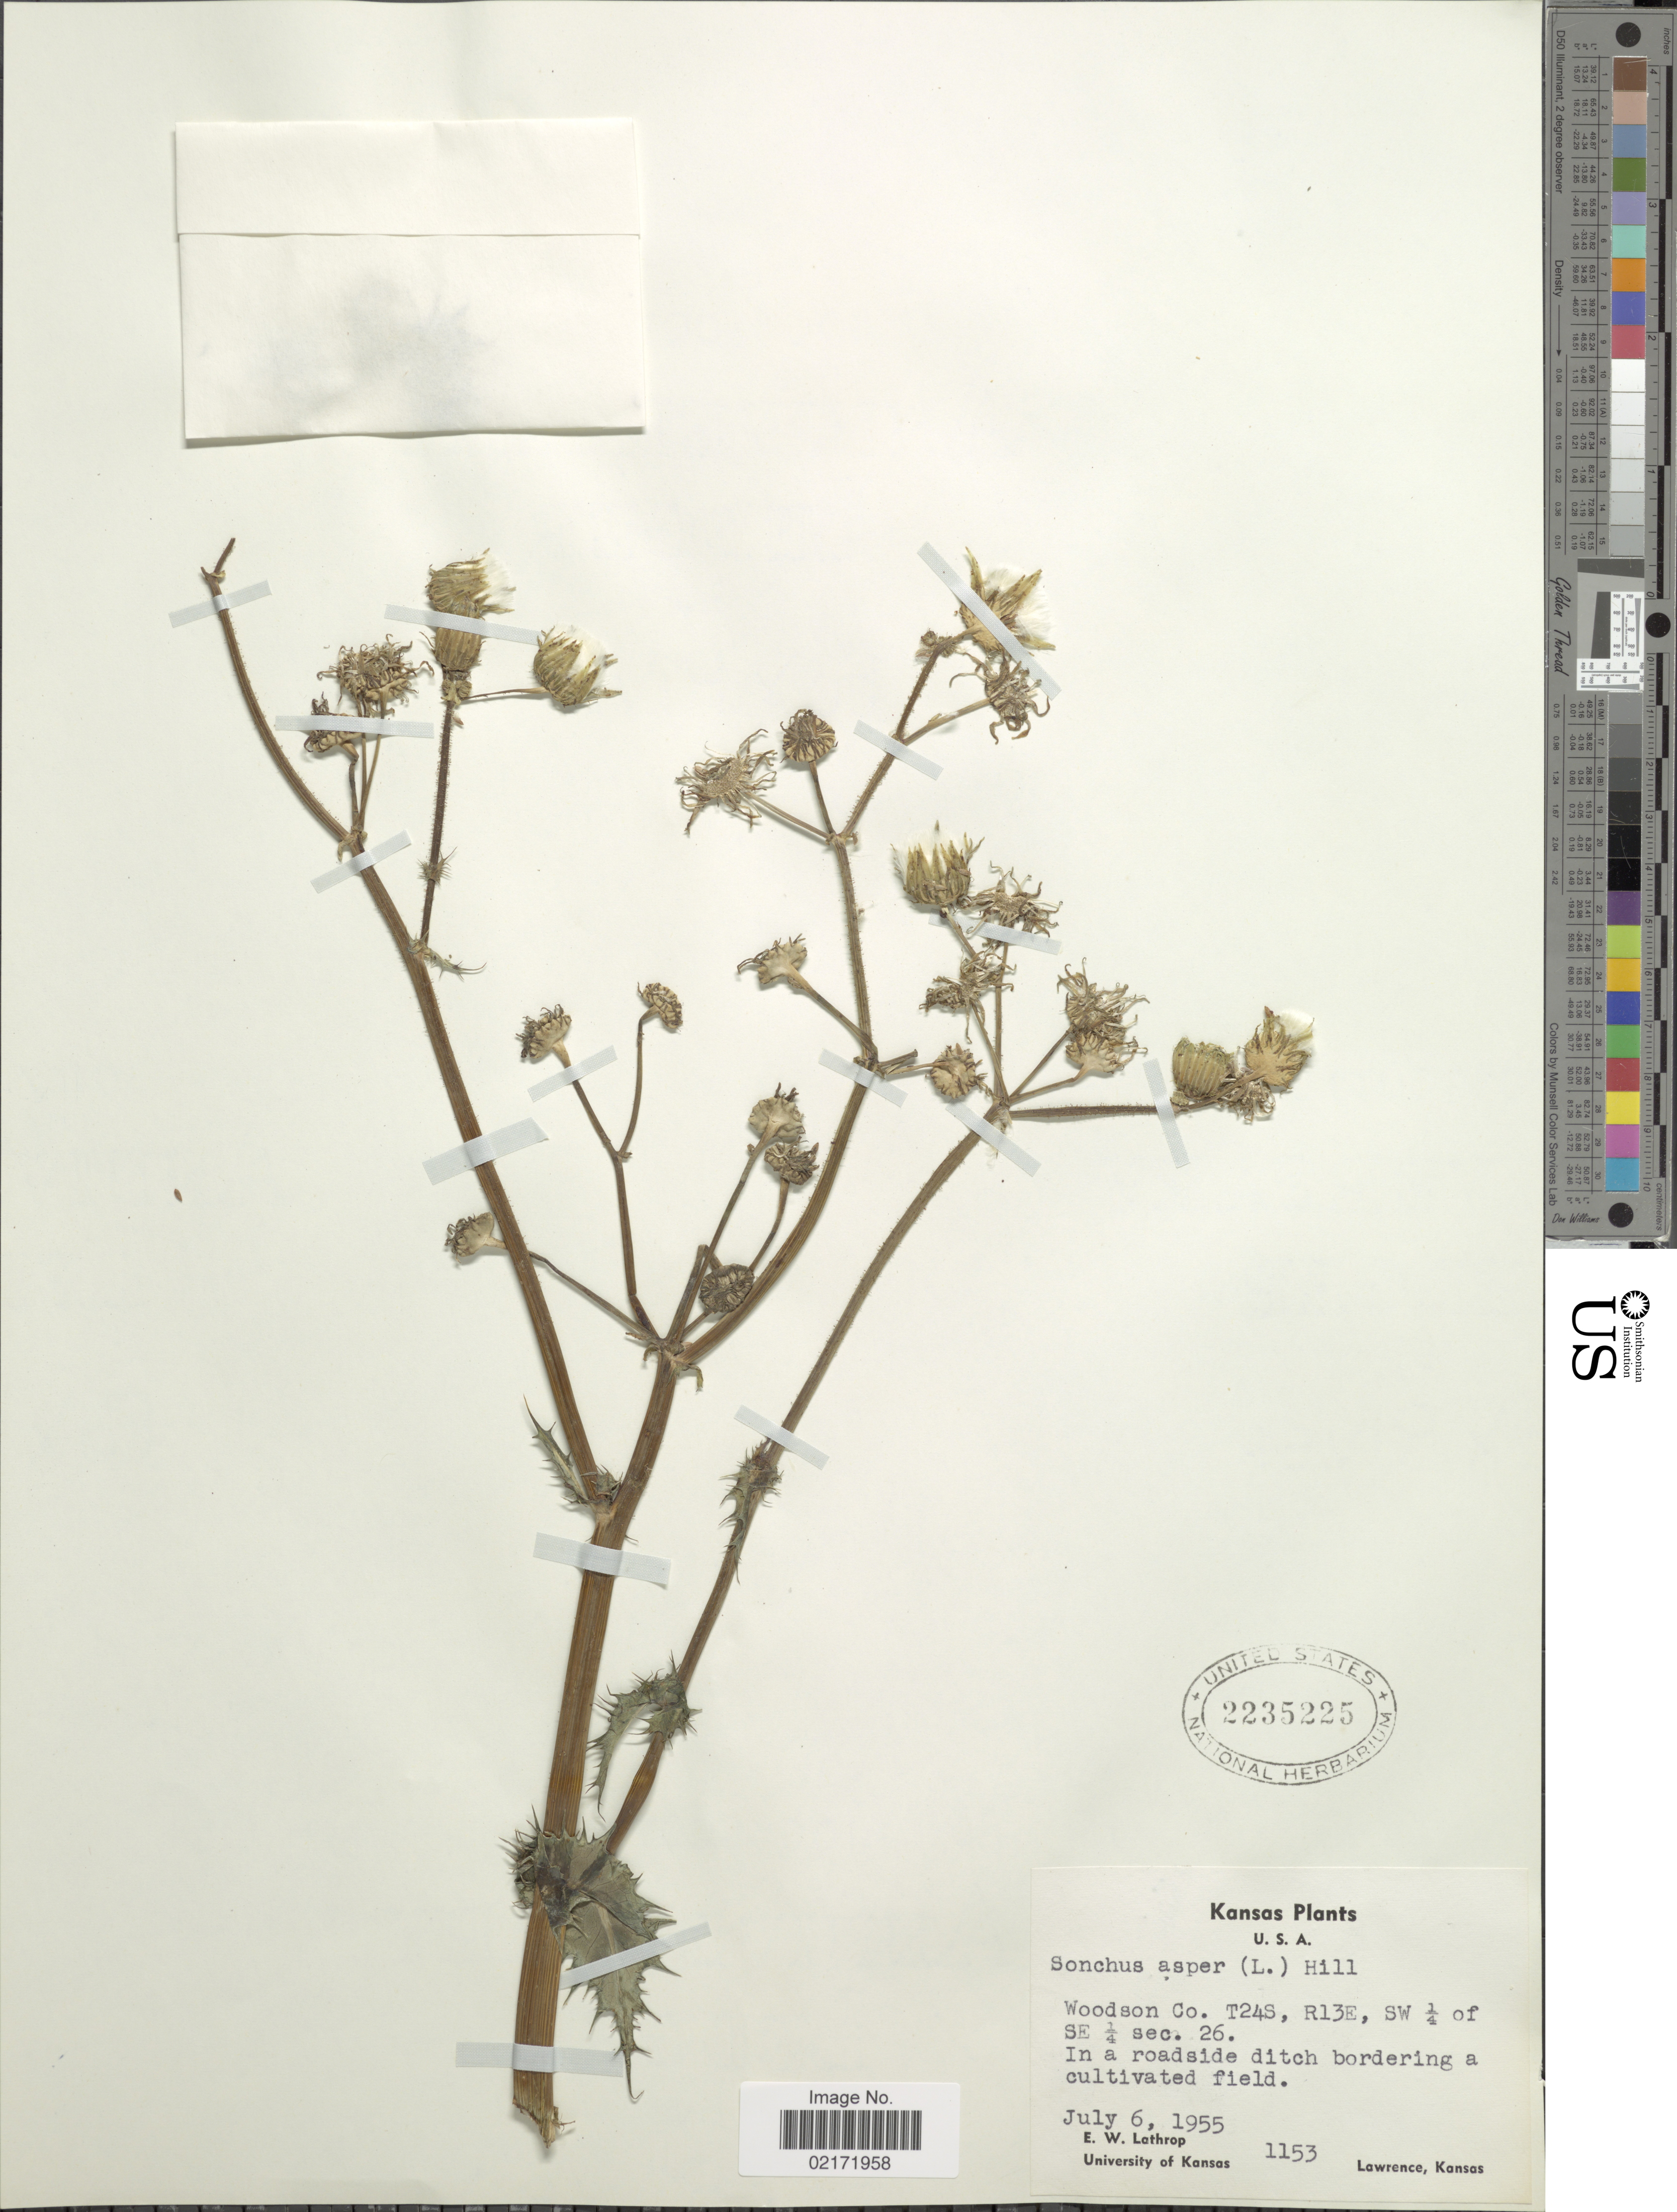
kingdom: Plantae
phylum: Tracheophyta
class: Magnoliopsida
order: Asterales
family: Asteraceae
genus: Sonchus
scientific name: Sonchus asper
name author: (L.) Hill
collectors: E. W. Lathrop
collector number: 1153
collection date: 1955-07-06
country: United States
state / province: Kansas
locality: Woodson Co. T24S, R13E, SW 1/4 of SE 1/4 sec. 26, in a roadside ditch bordering a cultivated field.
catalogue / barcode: US 2235225